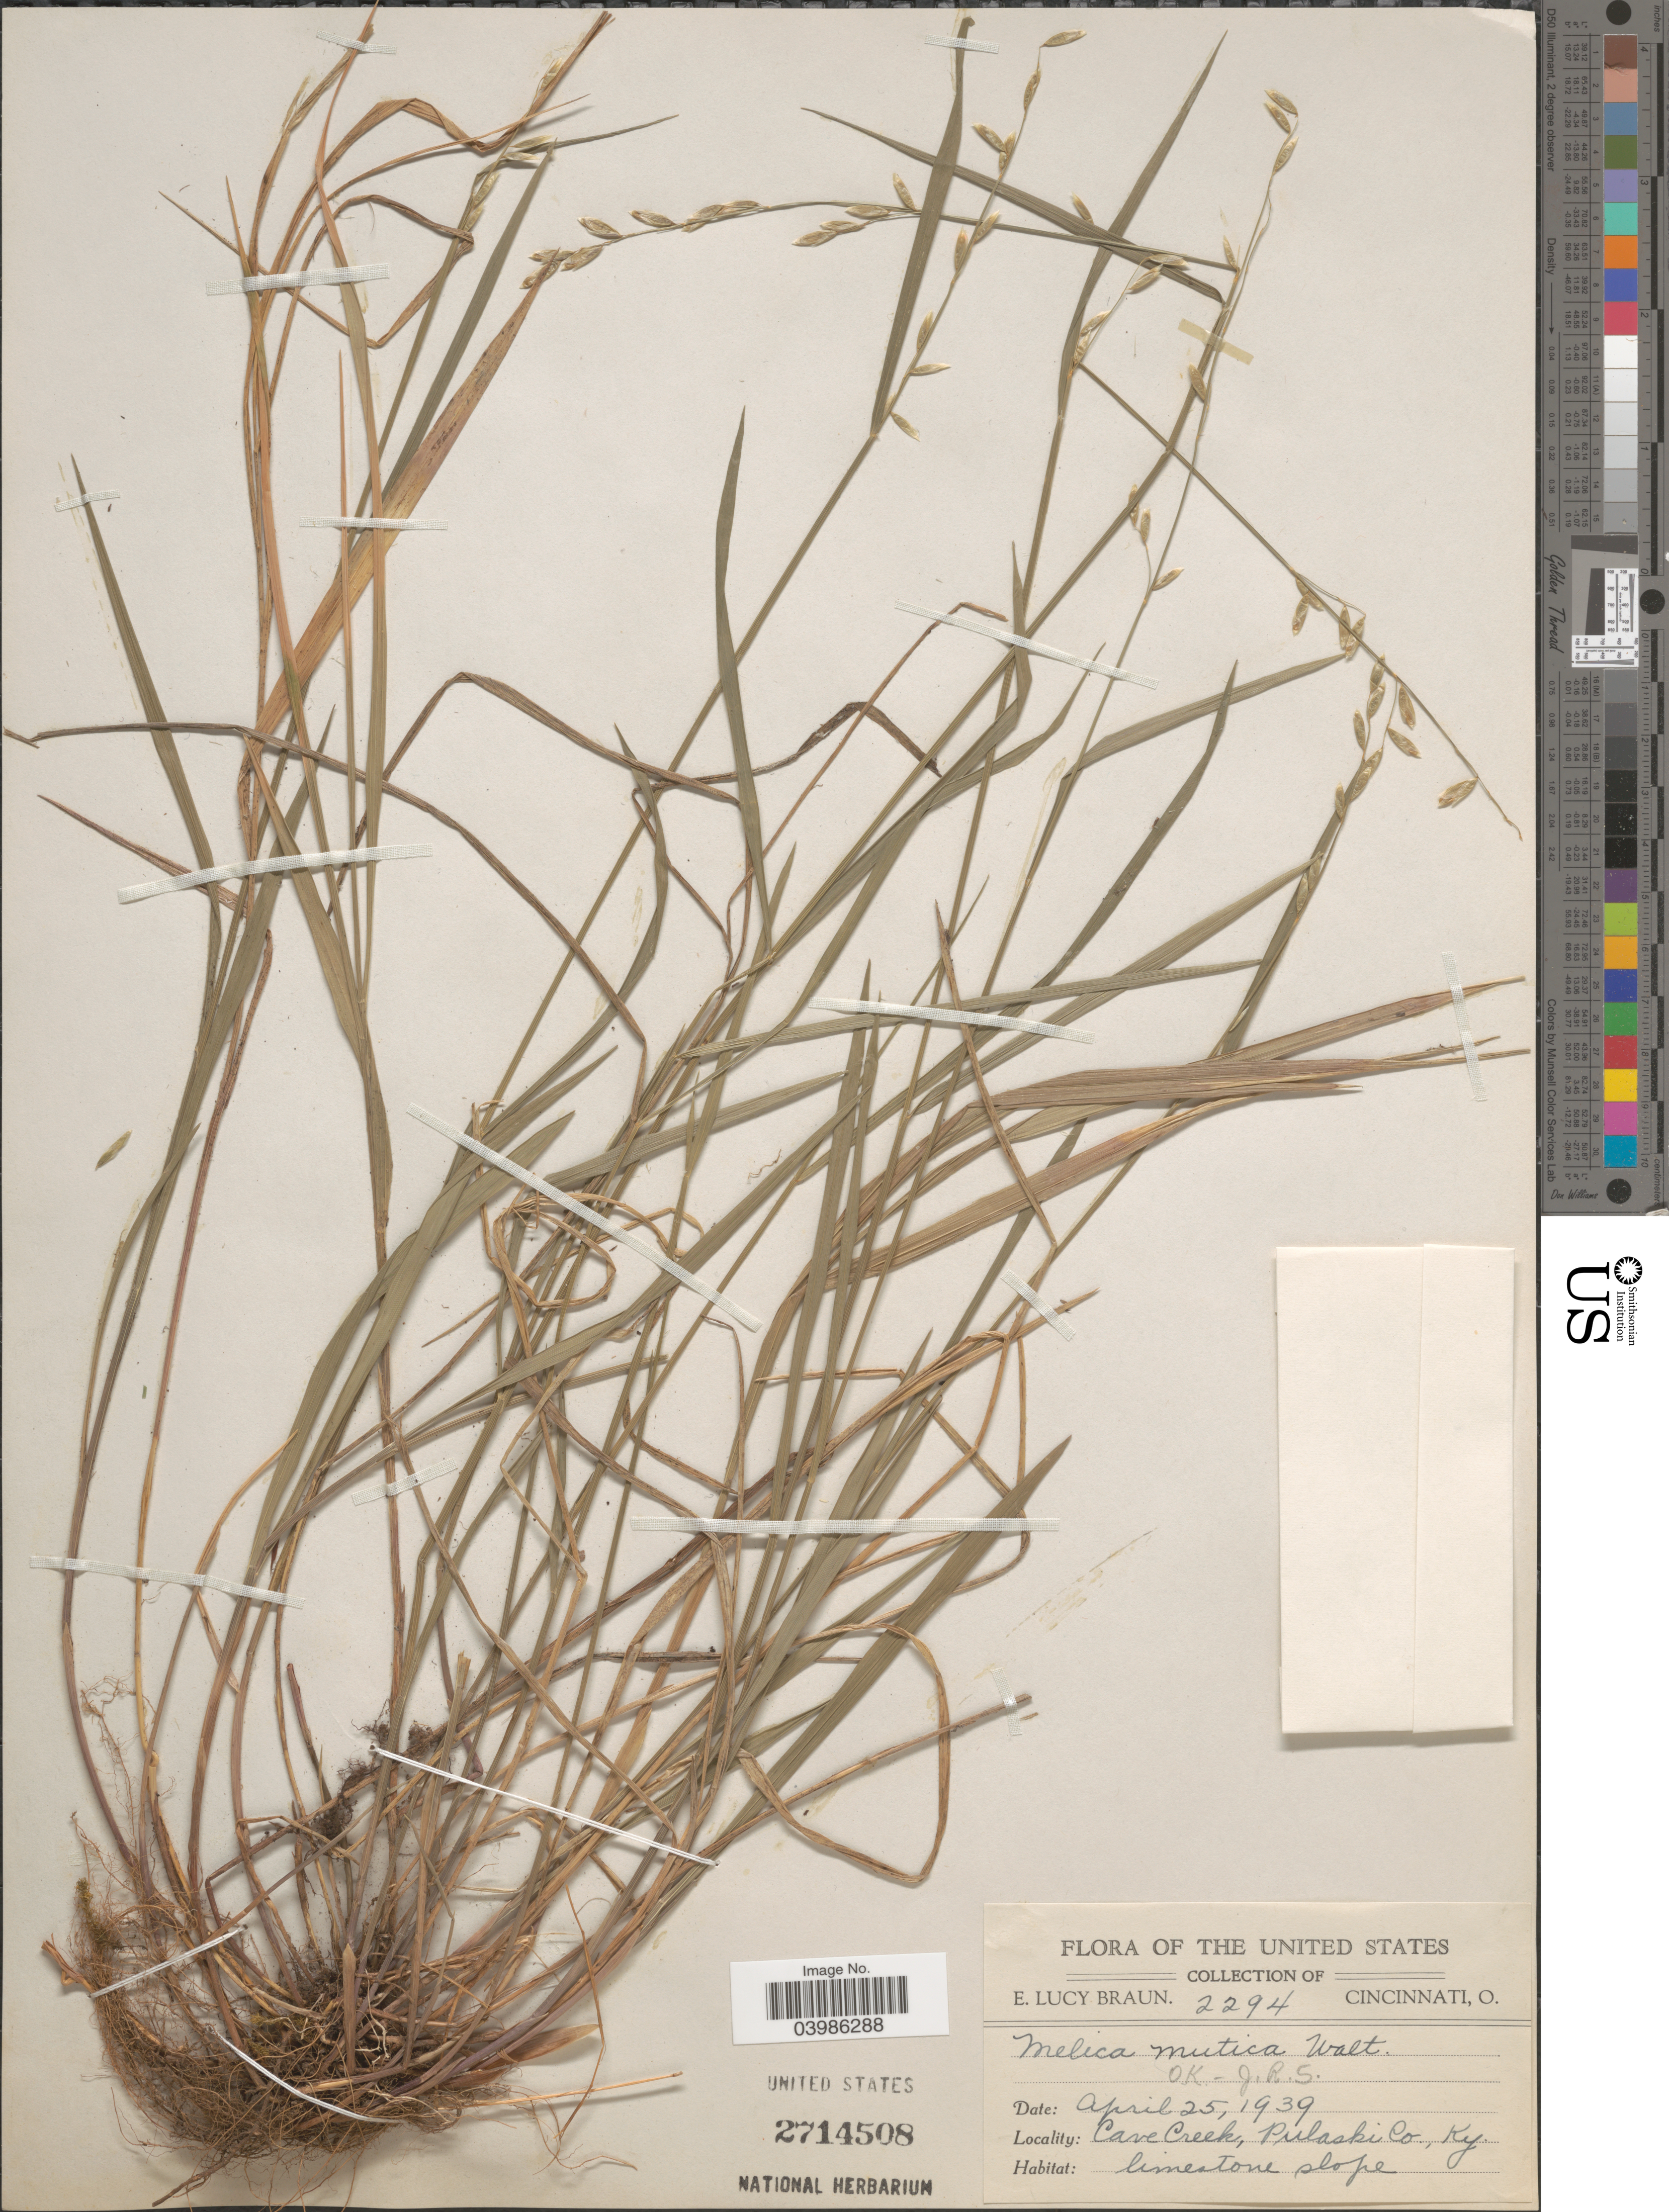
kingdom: Plantae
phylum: Tracheophyta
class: Liliopsida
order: Poales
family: Poaceae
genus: Melica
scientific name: Melica mutica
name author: Walter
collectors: E. L. Braun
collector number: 2294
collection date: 1939-04-25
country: United States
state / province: Kentucky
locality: Cave Creek, Pulaski Co.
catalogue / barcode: US 2714508